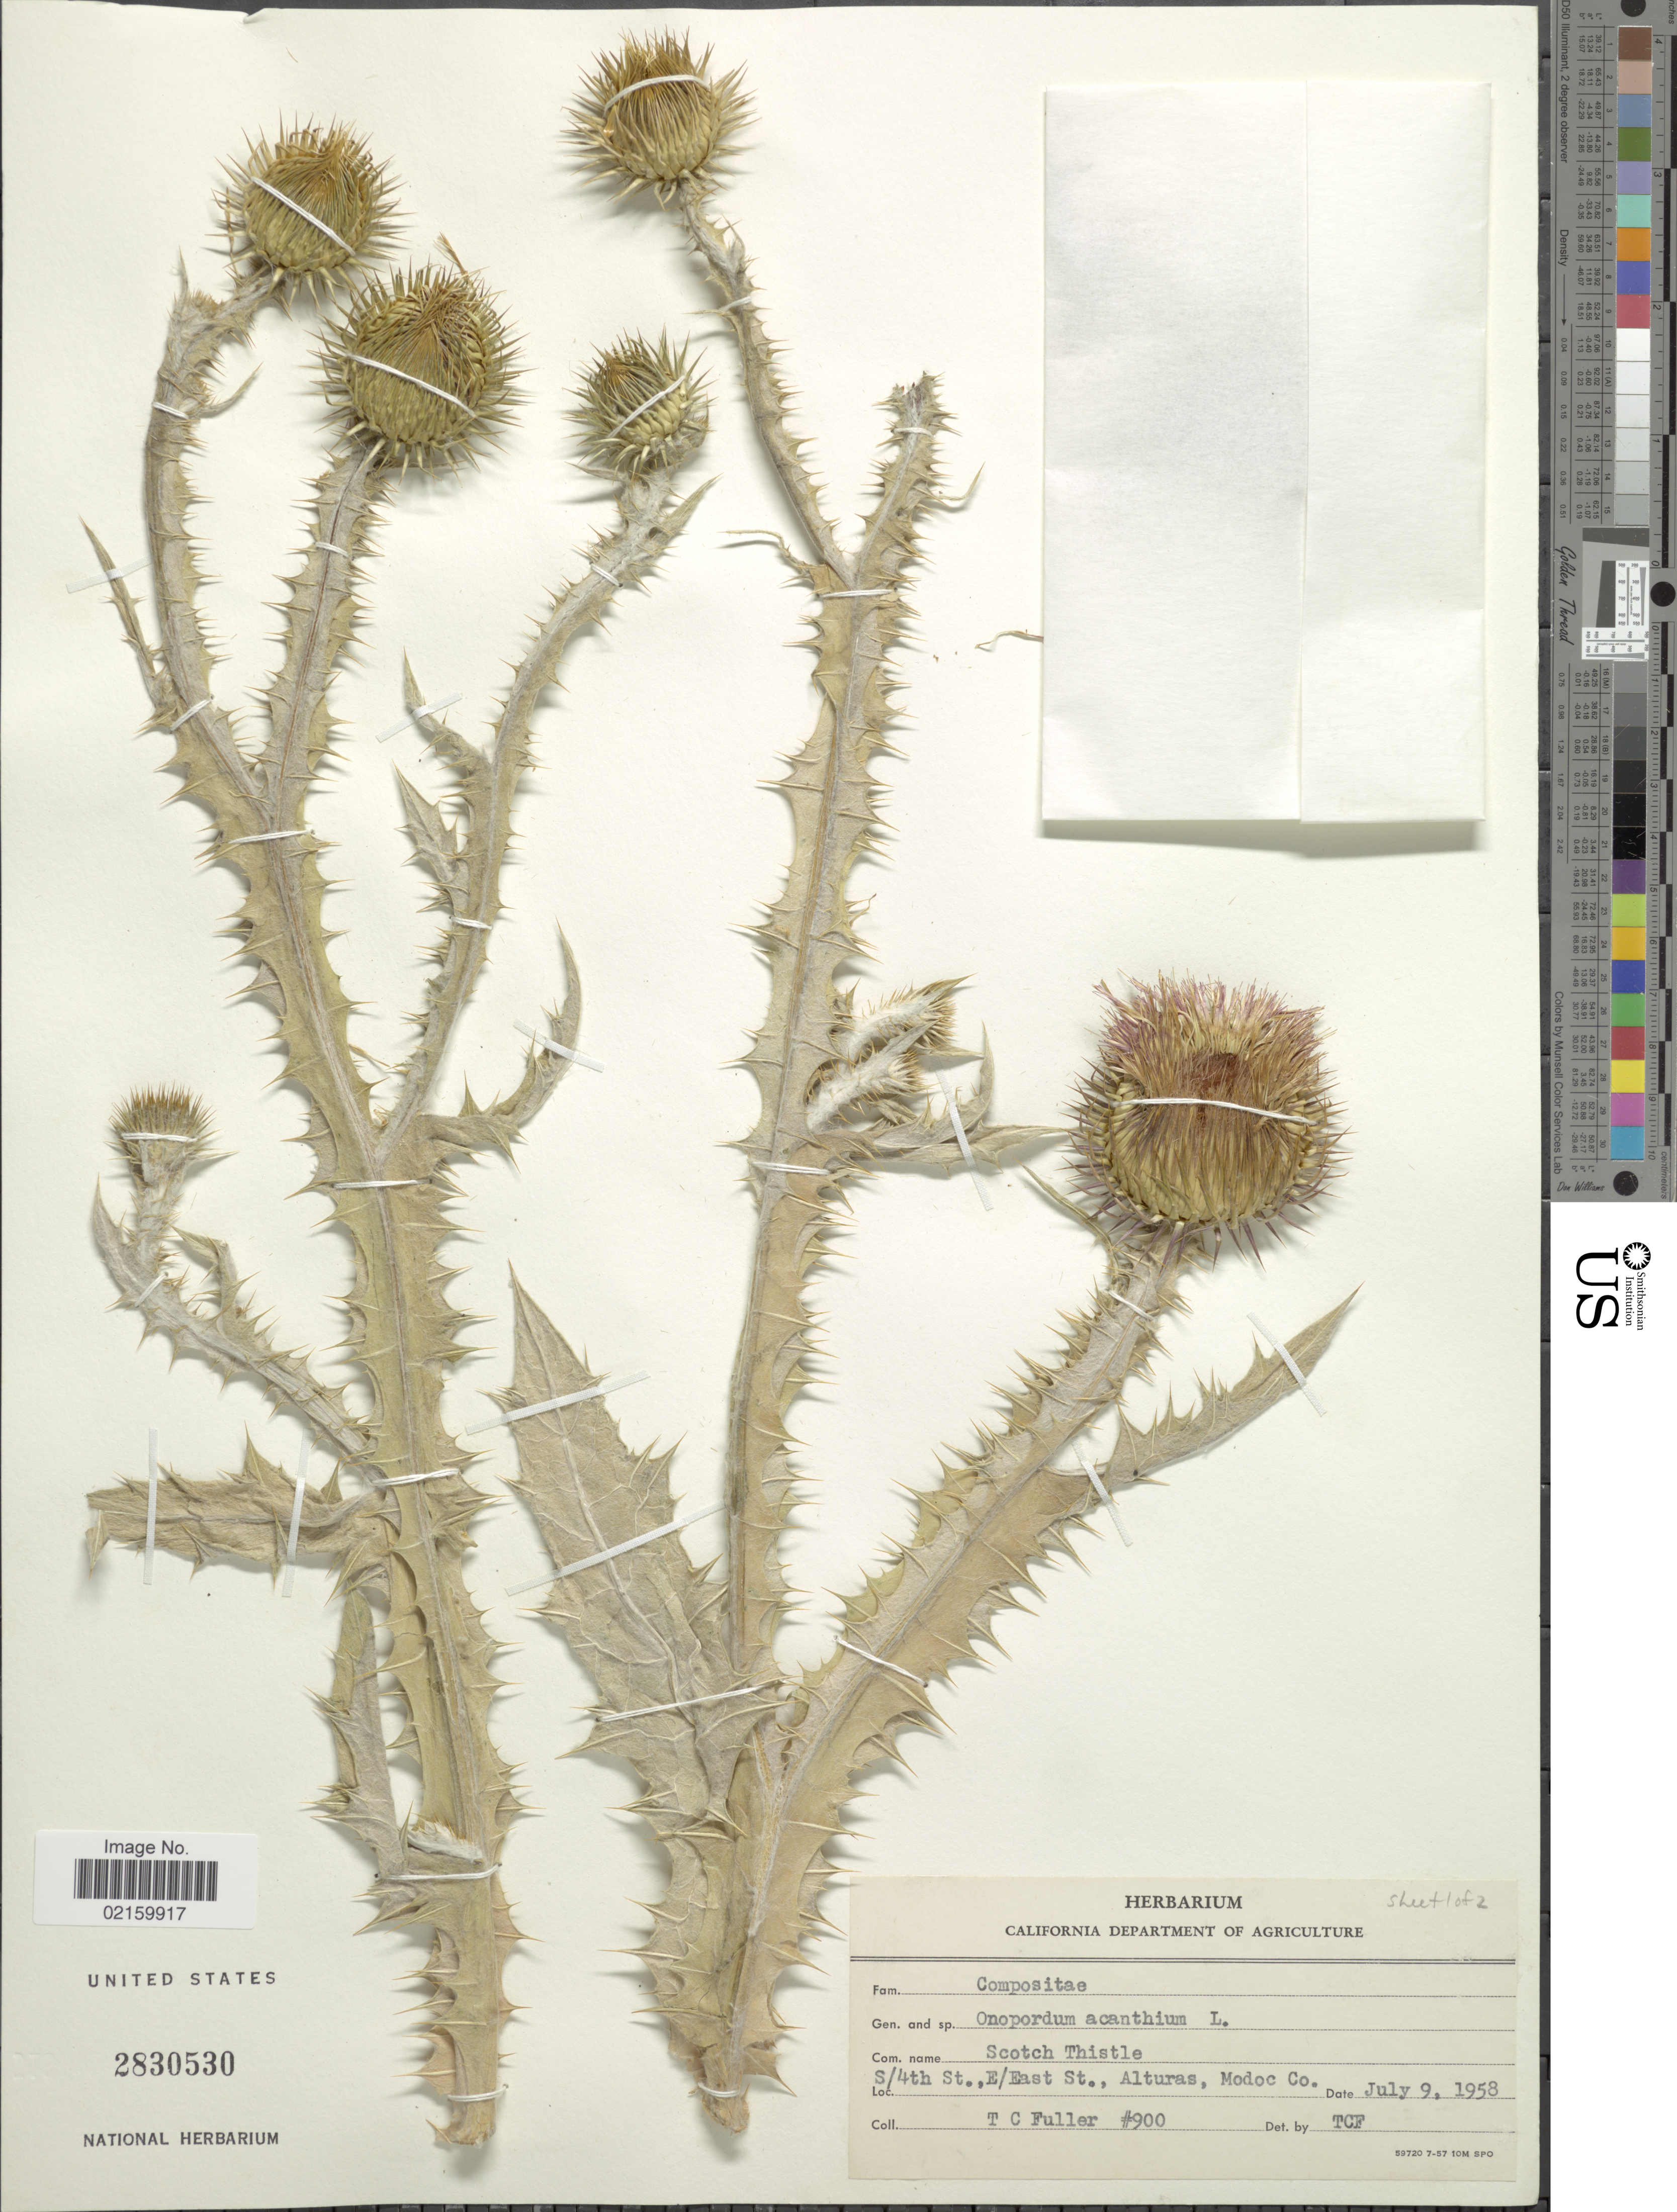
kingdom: Plantae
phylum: Tracheophyta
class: Magnoliopsida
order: Asterales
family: Asteraceae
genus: Onopordum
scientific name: Onopordum acanthium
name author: L.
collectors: T. Fuller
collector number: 900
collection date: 1958-07-07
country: United States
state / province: California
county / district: Modoc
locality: S/4th St., E/East St. Alturasm Modoc Co.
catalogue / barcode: US 2830530